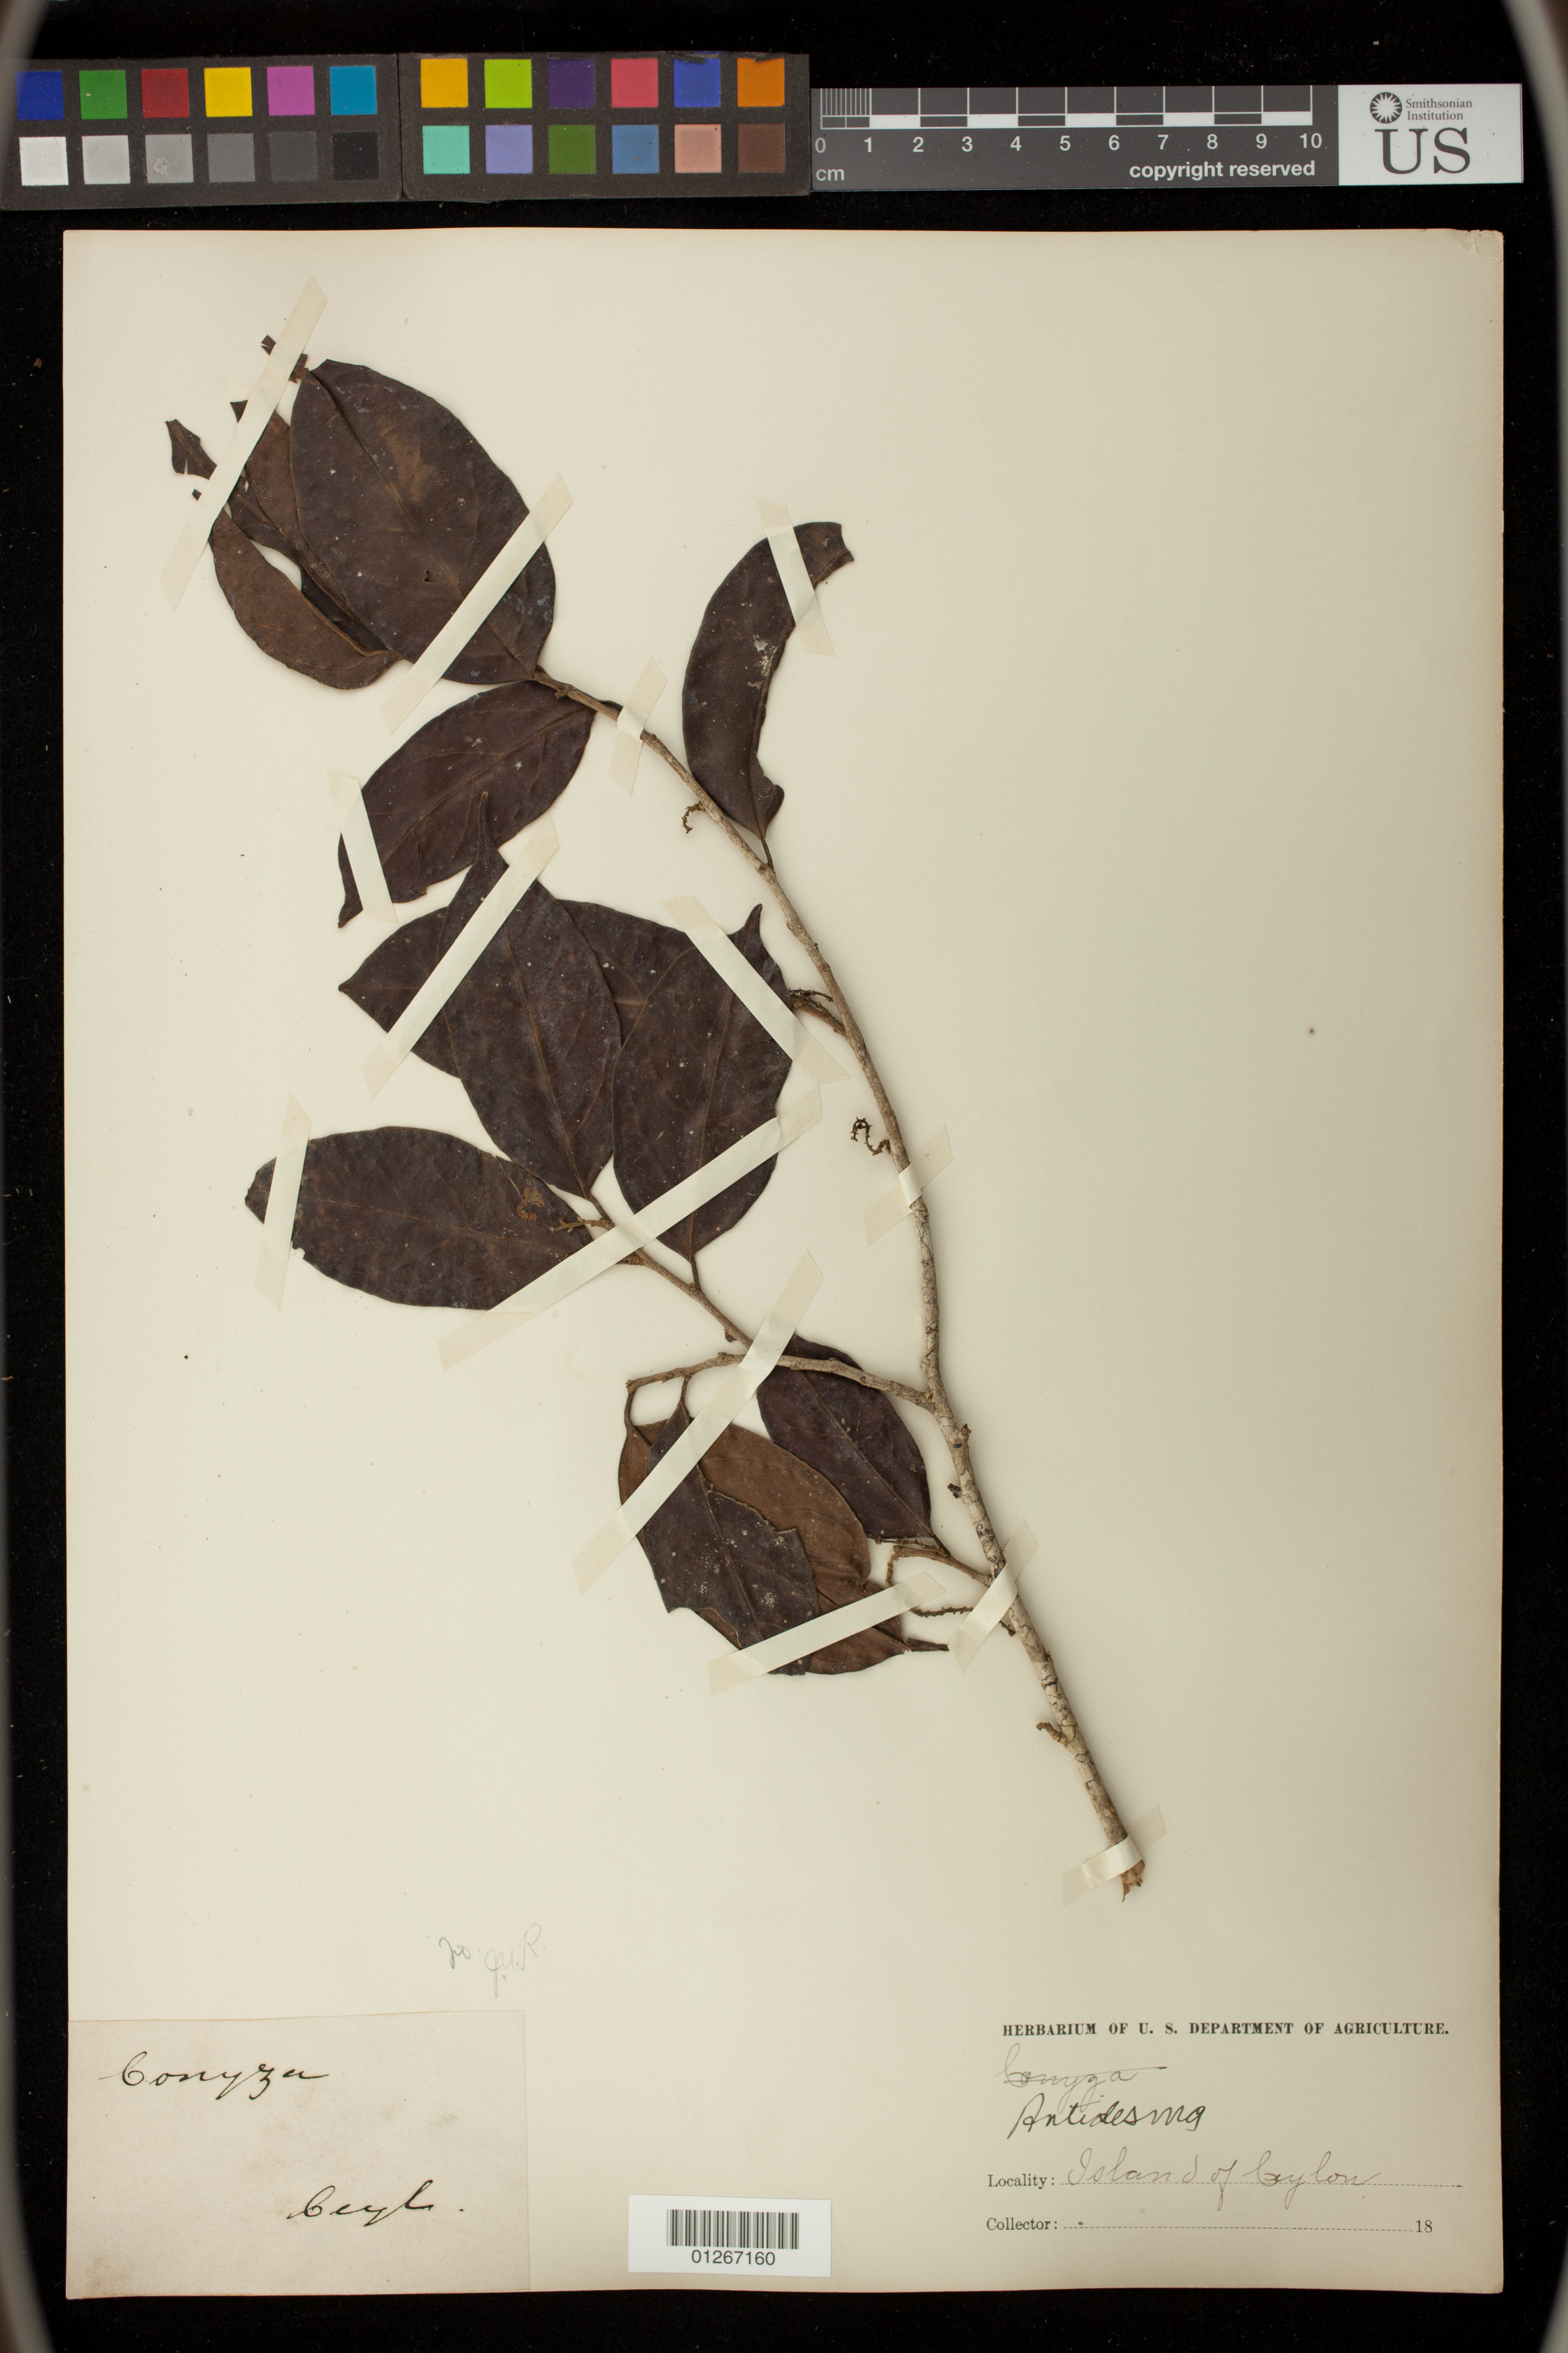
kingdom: Plantae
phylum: Tracheophyta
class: Magnoliopsida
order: Malpighiales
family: Phyllanthaceae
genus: Antidesma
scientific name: Antidesma sp.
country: Sri Lanka